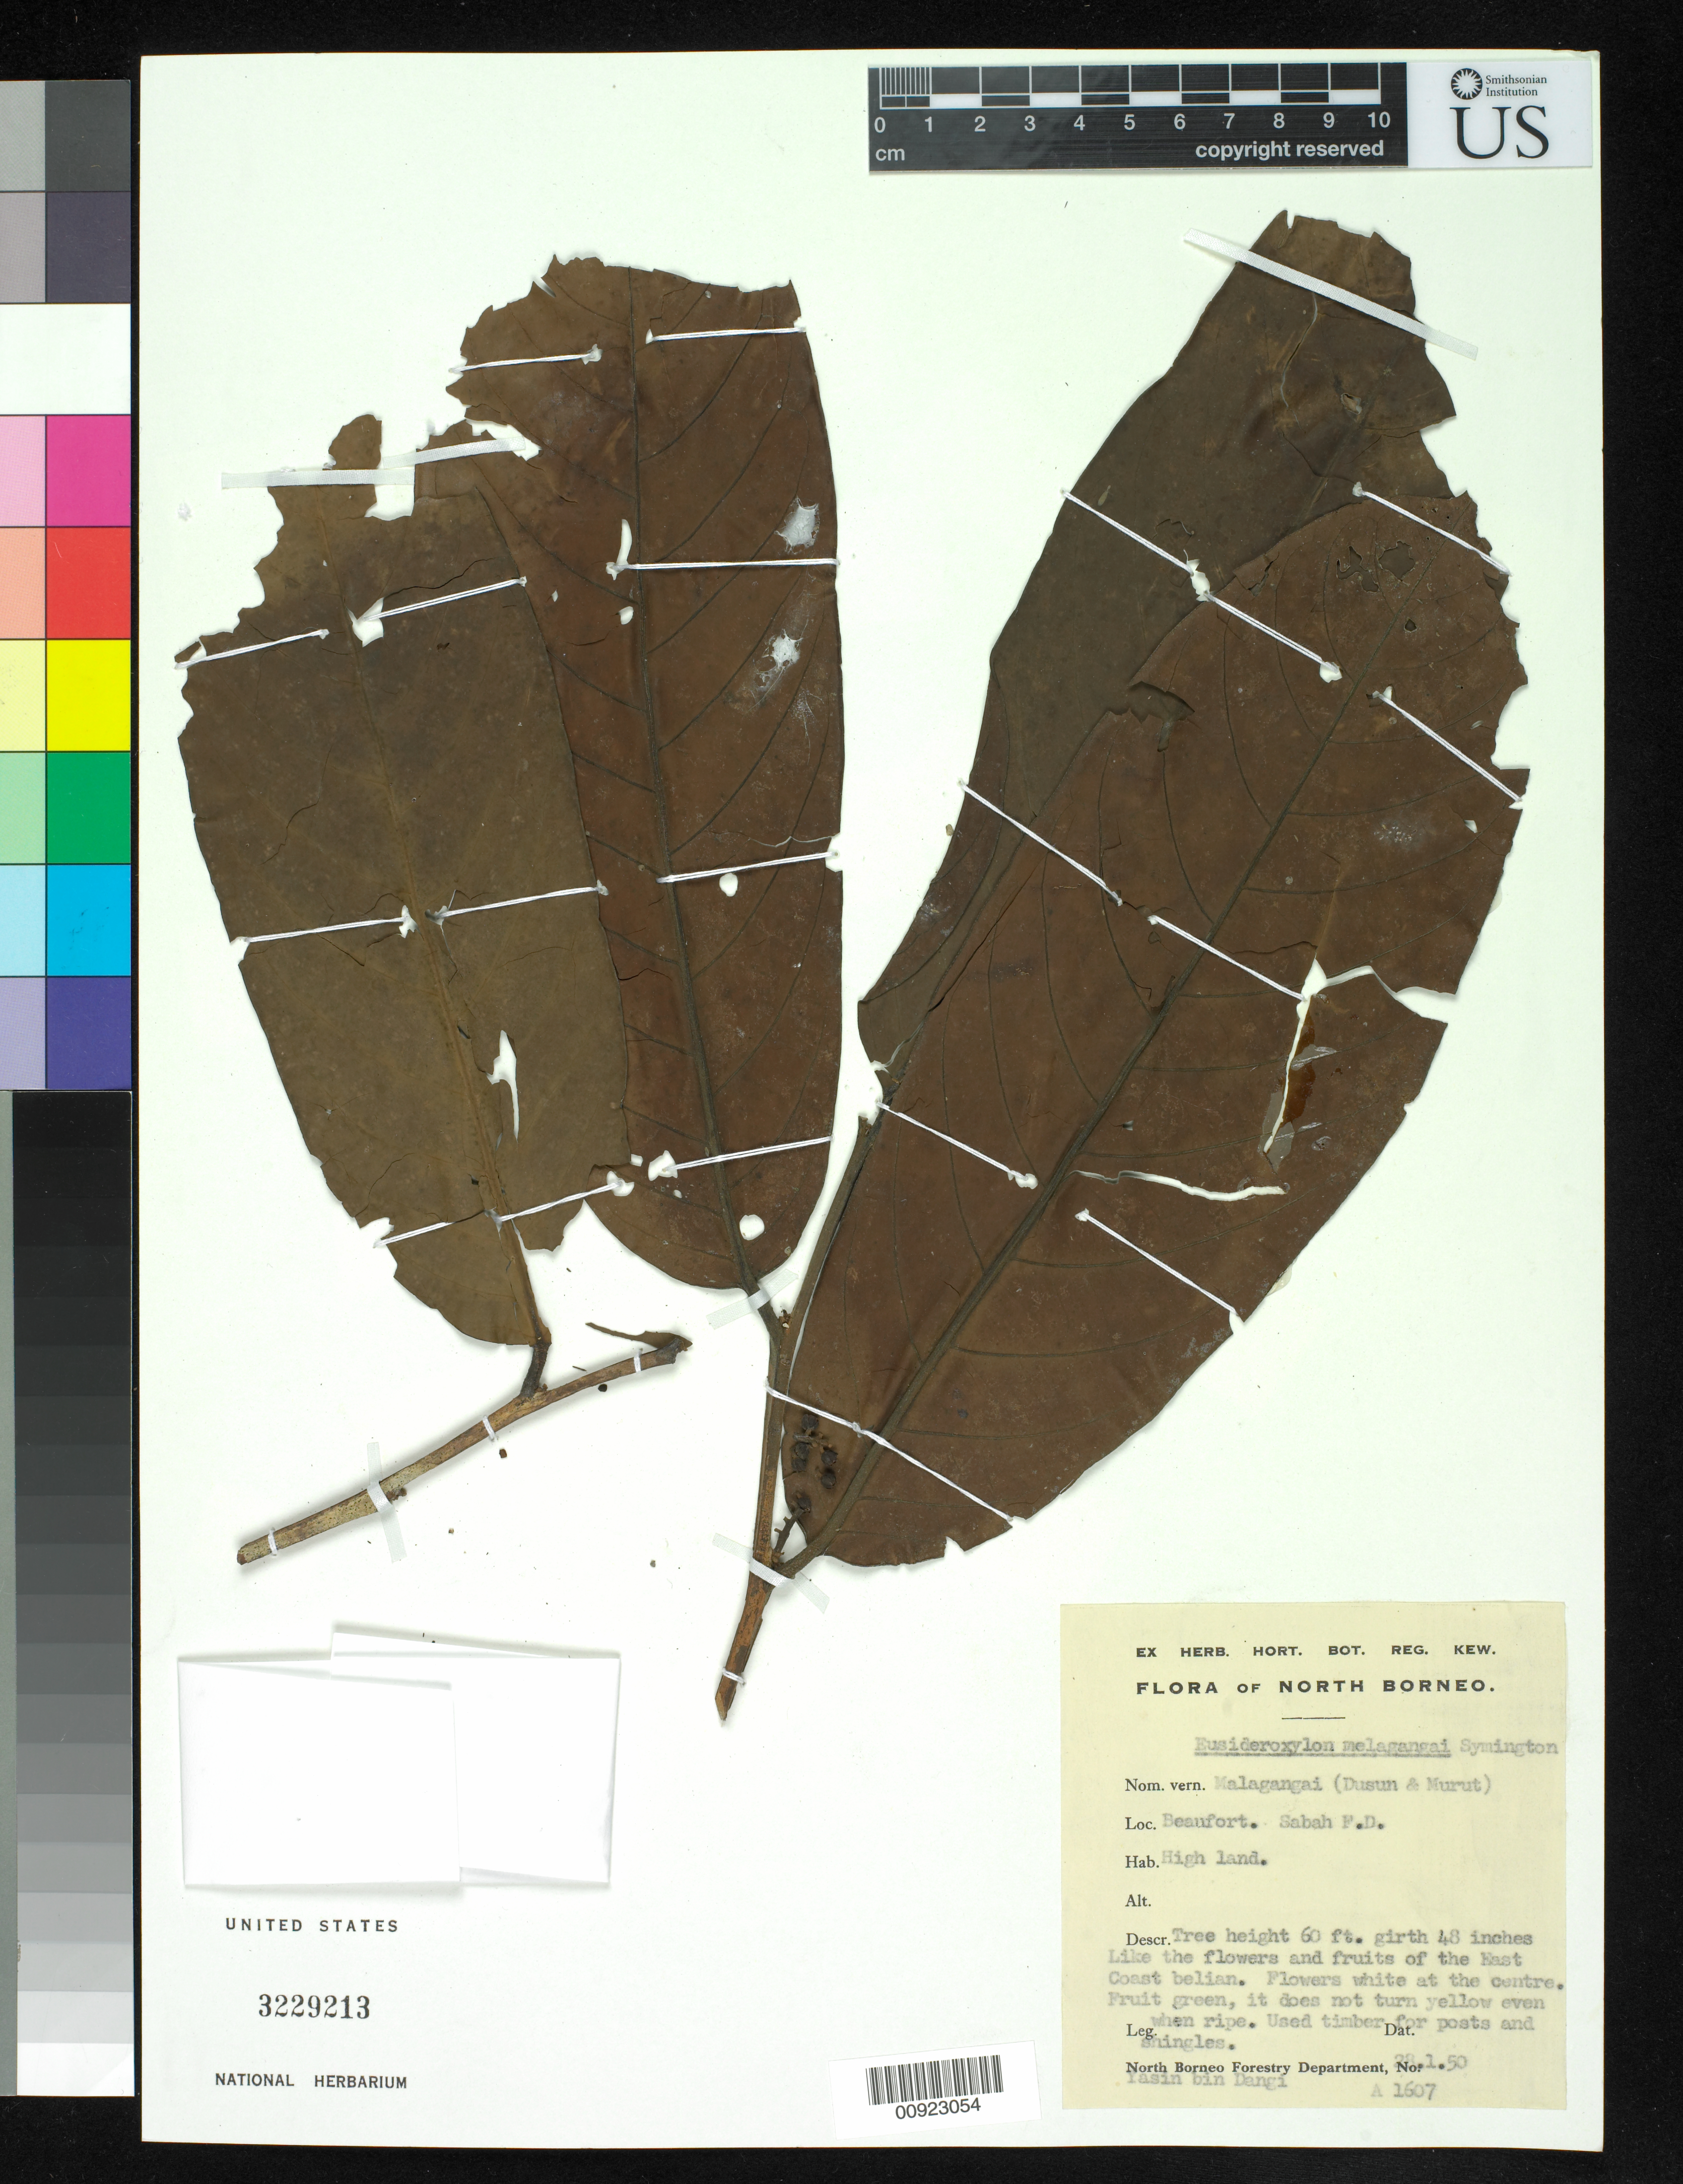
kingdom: Plantae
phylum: Tracheophyta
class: Magnoliopsida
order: Laurales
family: Lauraceae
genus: Potoxylon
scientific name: Potoxylon melagangai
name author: (Symington) Kosterm.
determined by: Strong, Mark T., (BOT), Smithsonian Institution - National Museum of Natural History (UNITED STATES)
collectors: I. Bin Dengi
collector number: A 1607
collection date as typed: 28 Jan 1950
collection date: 1950-01-28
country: Malaysia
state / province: Sabah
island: Borneo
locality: Beaufort. Sabah forestry district.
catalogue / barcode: US 3229213